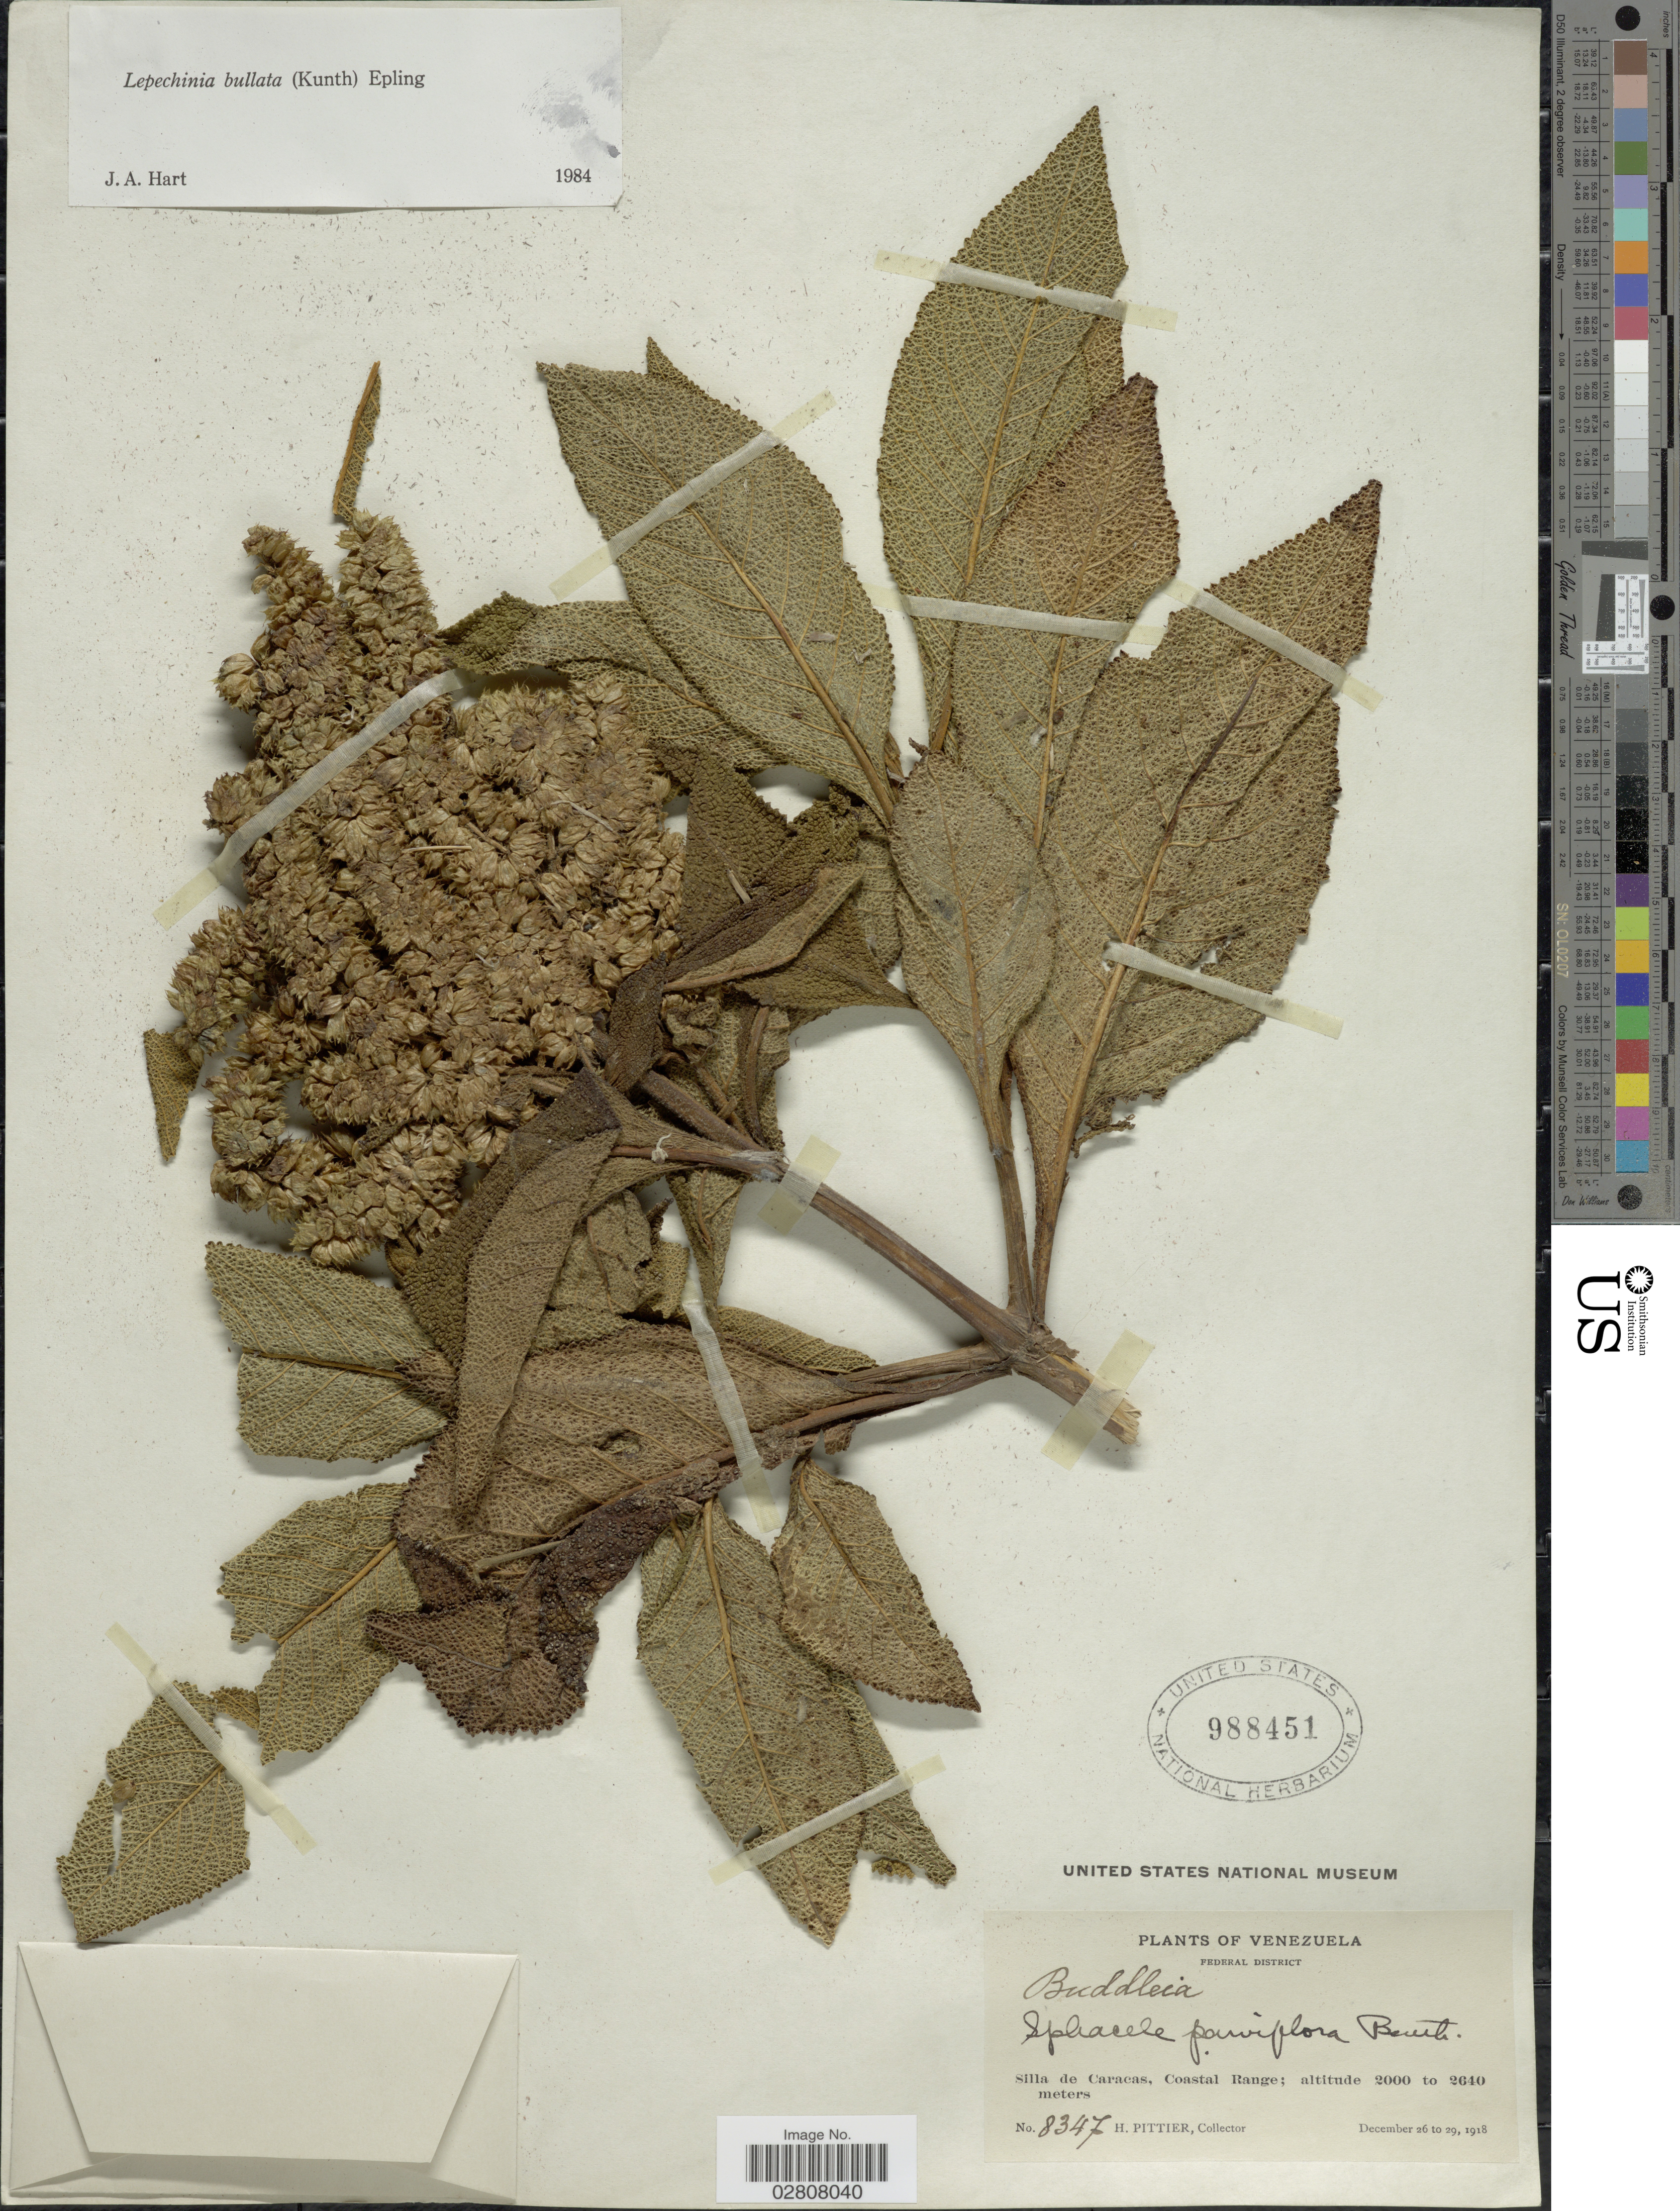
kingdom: Plantae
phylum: Tracheophyta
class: Magnoliopsida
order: Lamiales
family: Lamiaceae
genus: Lepechinia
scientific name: Lepechinia bullata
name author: (Kunth) Epling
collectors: H. F. Pittier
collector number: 8347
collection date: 1918-12-26/1918-12-29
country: Venezuela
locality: Federal District. Silla de Caracas, Coastal Range.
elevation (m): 2000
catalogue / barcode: US 988451